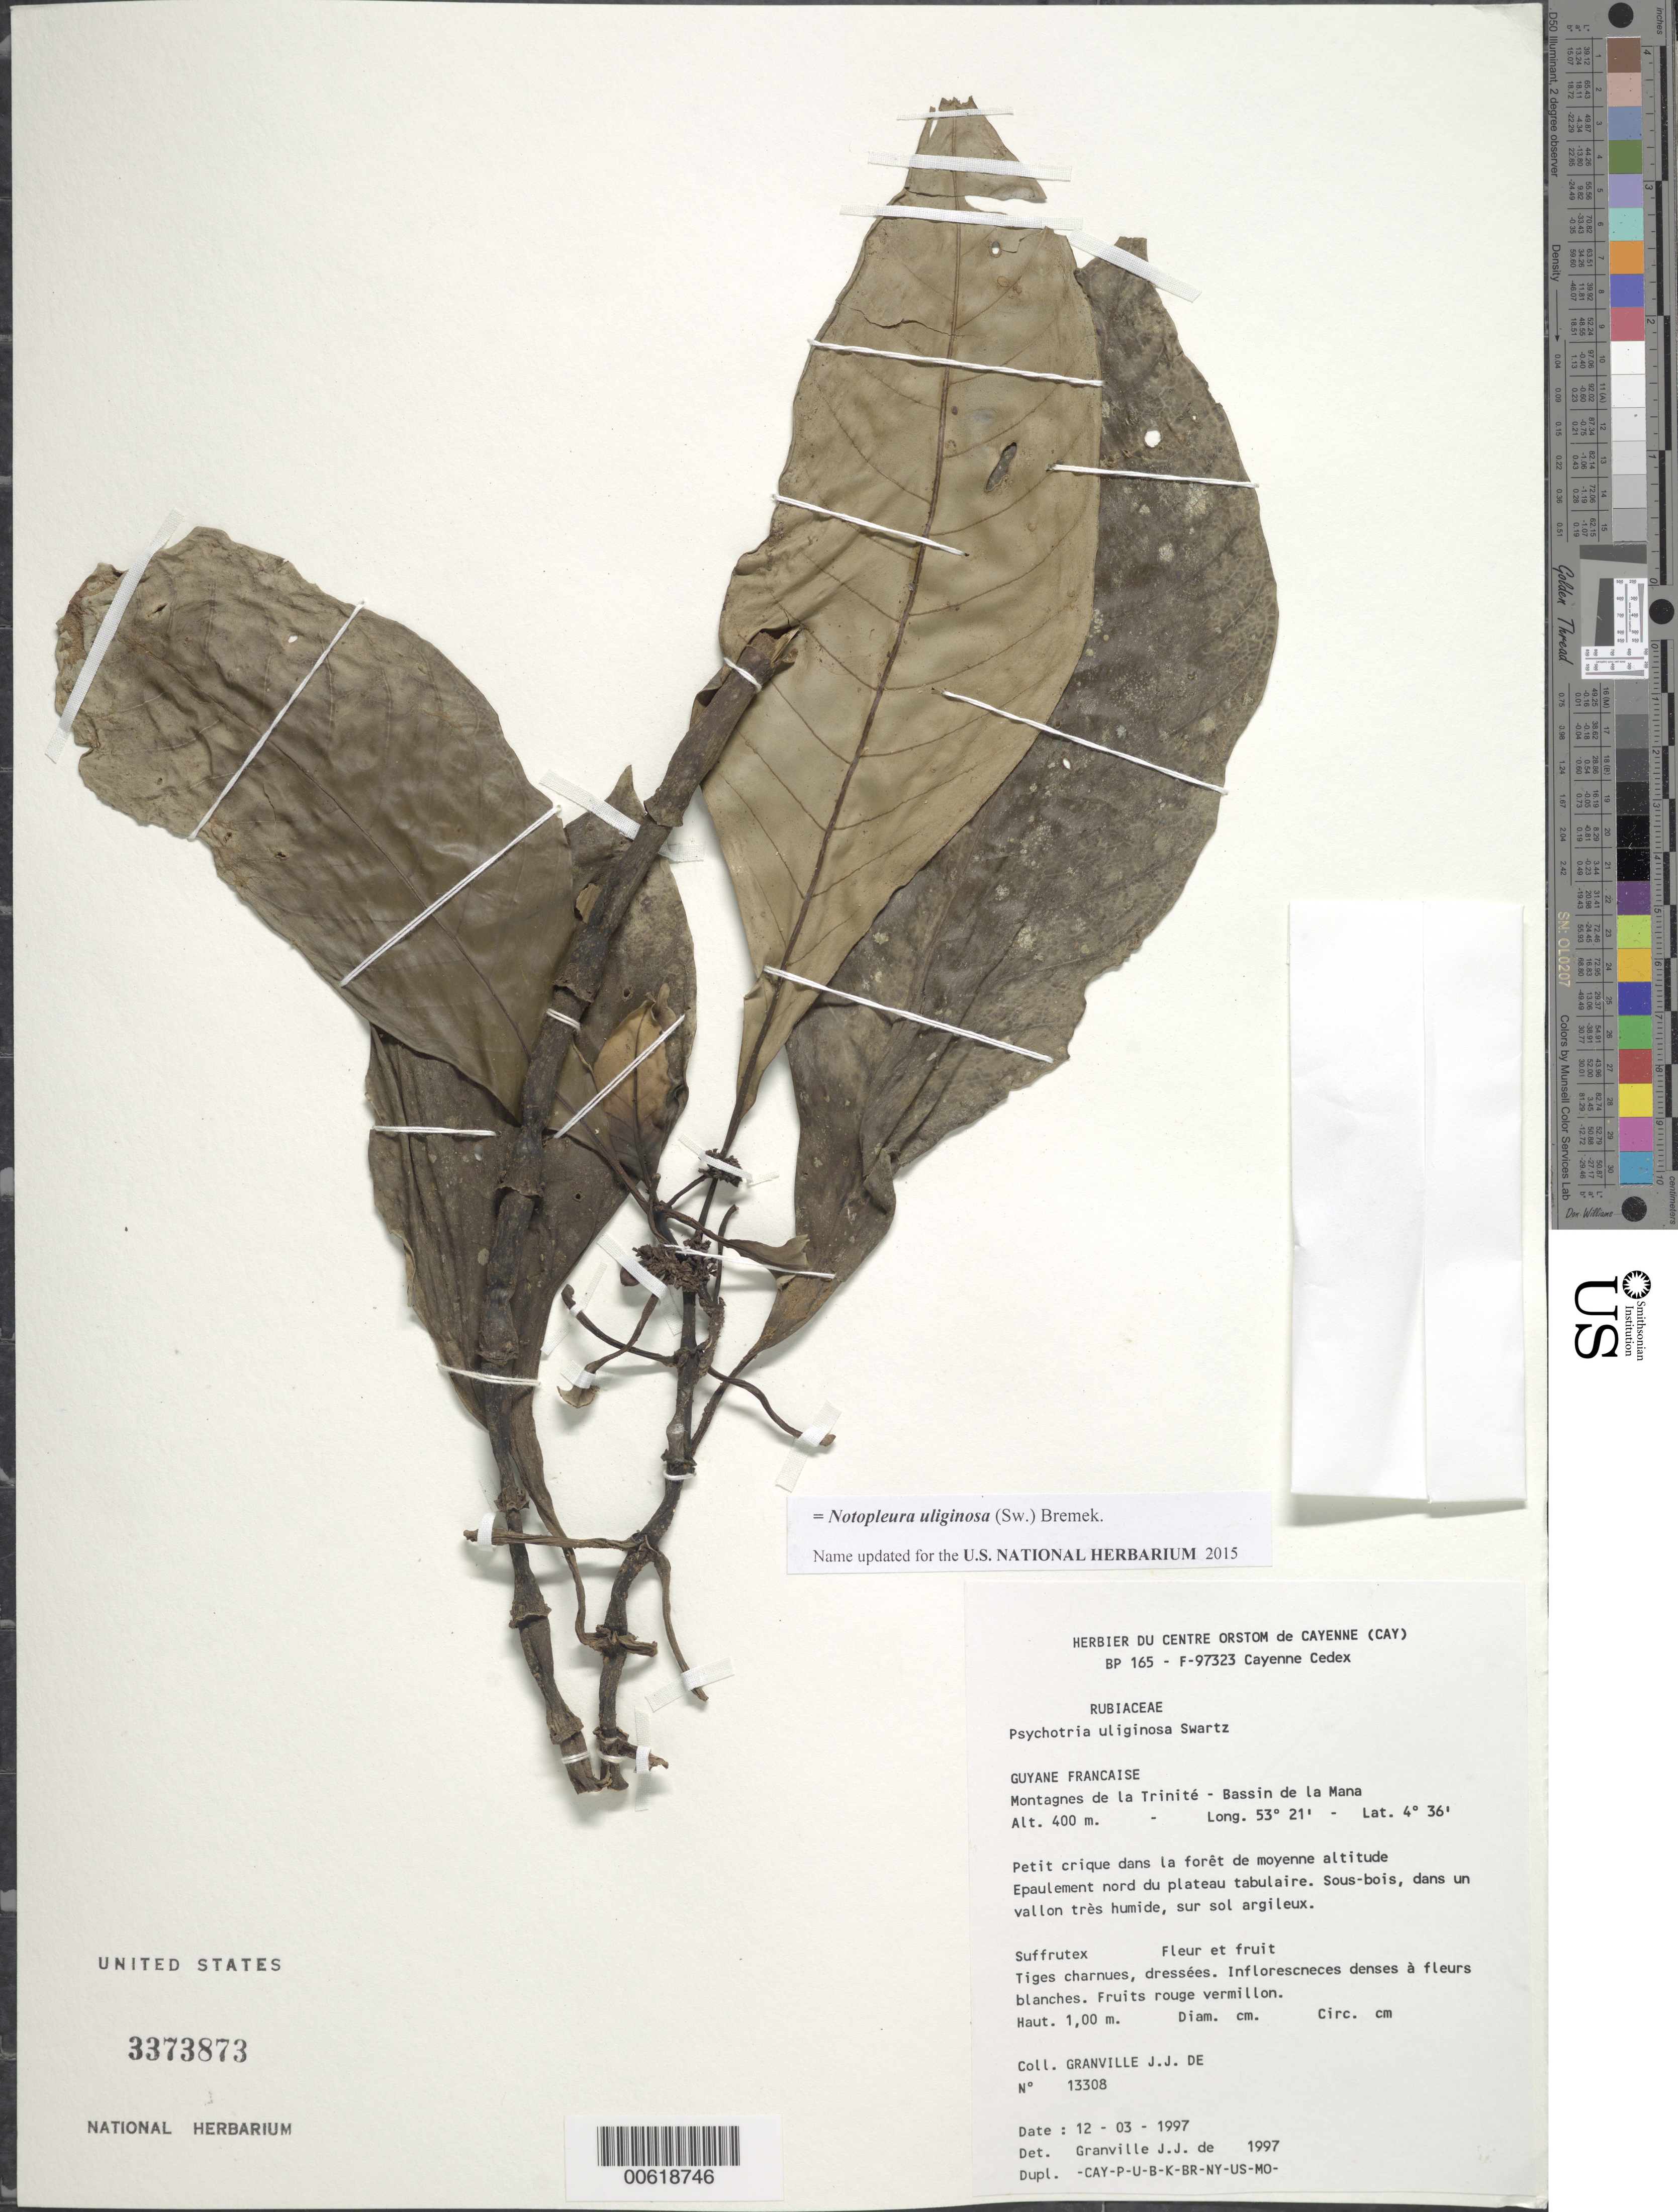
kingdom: Plantae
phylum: Tracheophyta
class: Magnoliopsida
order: Gentianales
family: Rubiaceae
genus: Psychotria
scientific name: Psychotria uliginosa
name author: Sw.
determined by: Granville, J. J. de, (CAY), Institut de Recherche pour le Developpement (IRD) (FRENCH GUIANA)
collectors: J.-J. de Granville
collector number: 13308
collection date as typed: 12-Mar-97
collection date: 1997-03-12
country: French Guiana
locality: Montagnes de la Trinité, Bassin de la Mana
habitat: Petit crique dans la forêt de moyenne altitude. Epaulement nord du plateau tabulaire. Sous-bois, dans un vallon tres humide, sur sol argileux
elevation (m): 400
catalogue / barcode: US 3373873